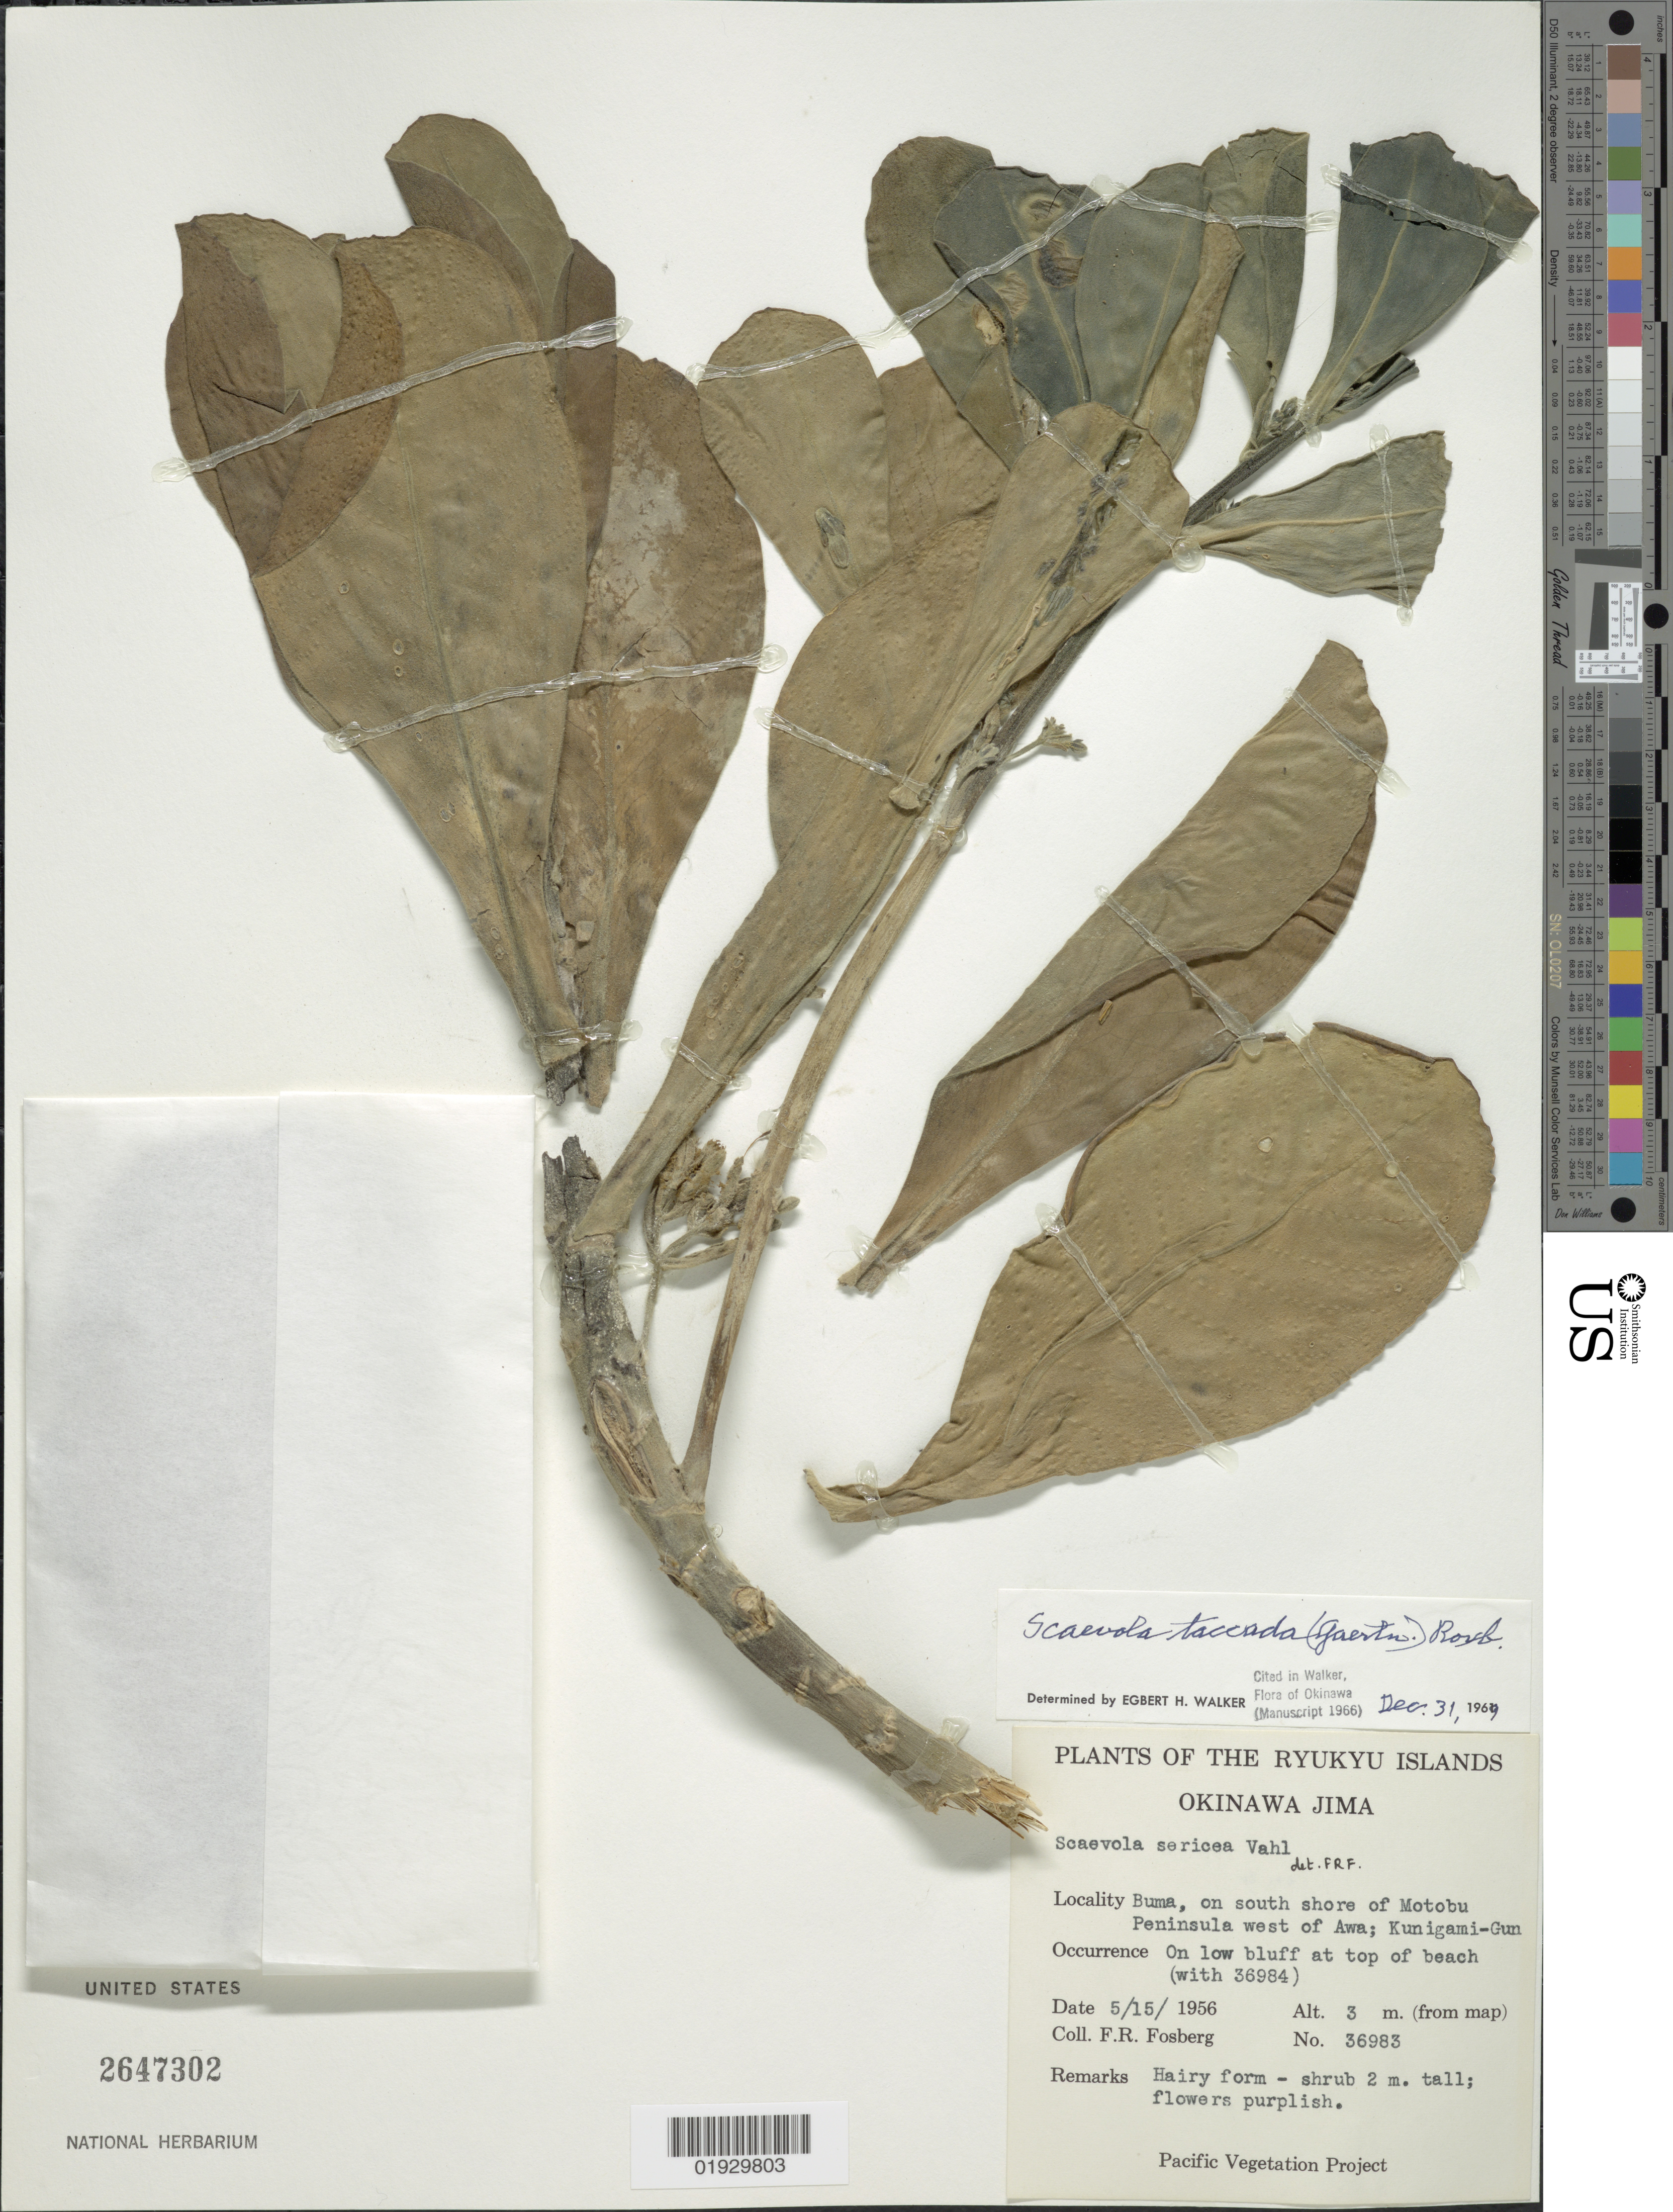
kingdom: Plantae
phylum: Tracheophyta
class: Magnoliopsida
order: Asterales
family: Goodeniaceae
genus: Scaevola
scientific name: Scaevola taccada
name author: (Gaertn.) Roxb.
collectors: F. R. Fosberg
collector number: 36983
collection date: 1956-05-15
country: Japan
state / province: Okinawa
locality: Ryukyu Islands. Okinawa Jima. Buma, on south shore of Motobu Peninsula west of Awa; Kunigami-Gun.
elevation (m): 3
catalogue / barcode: US 2647302